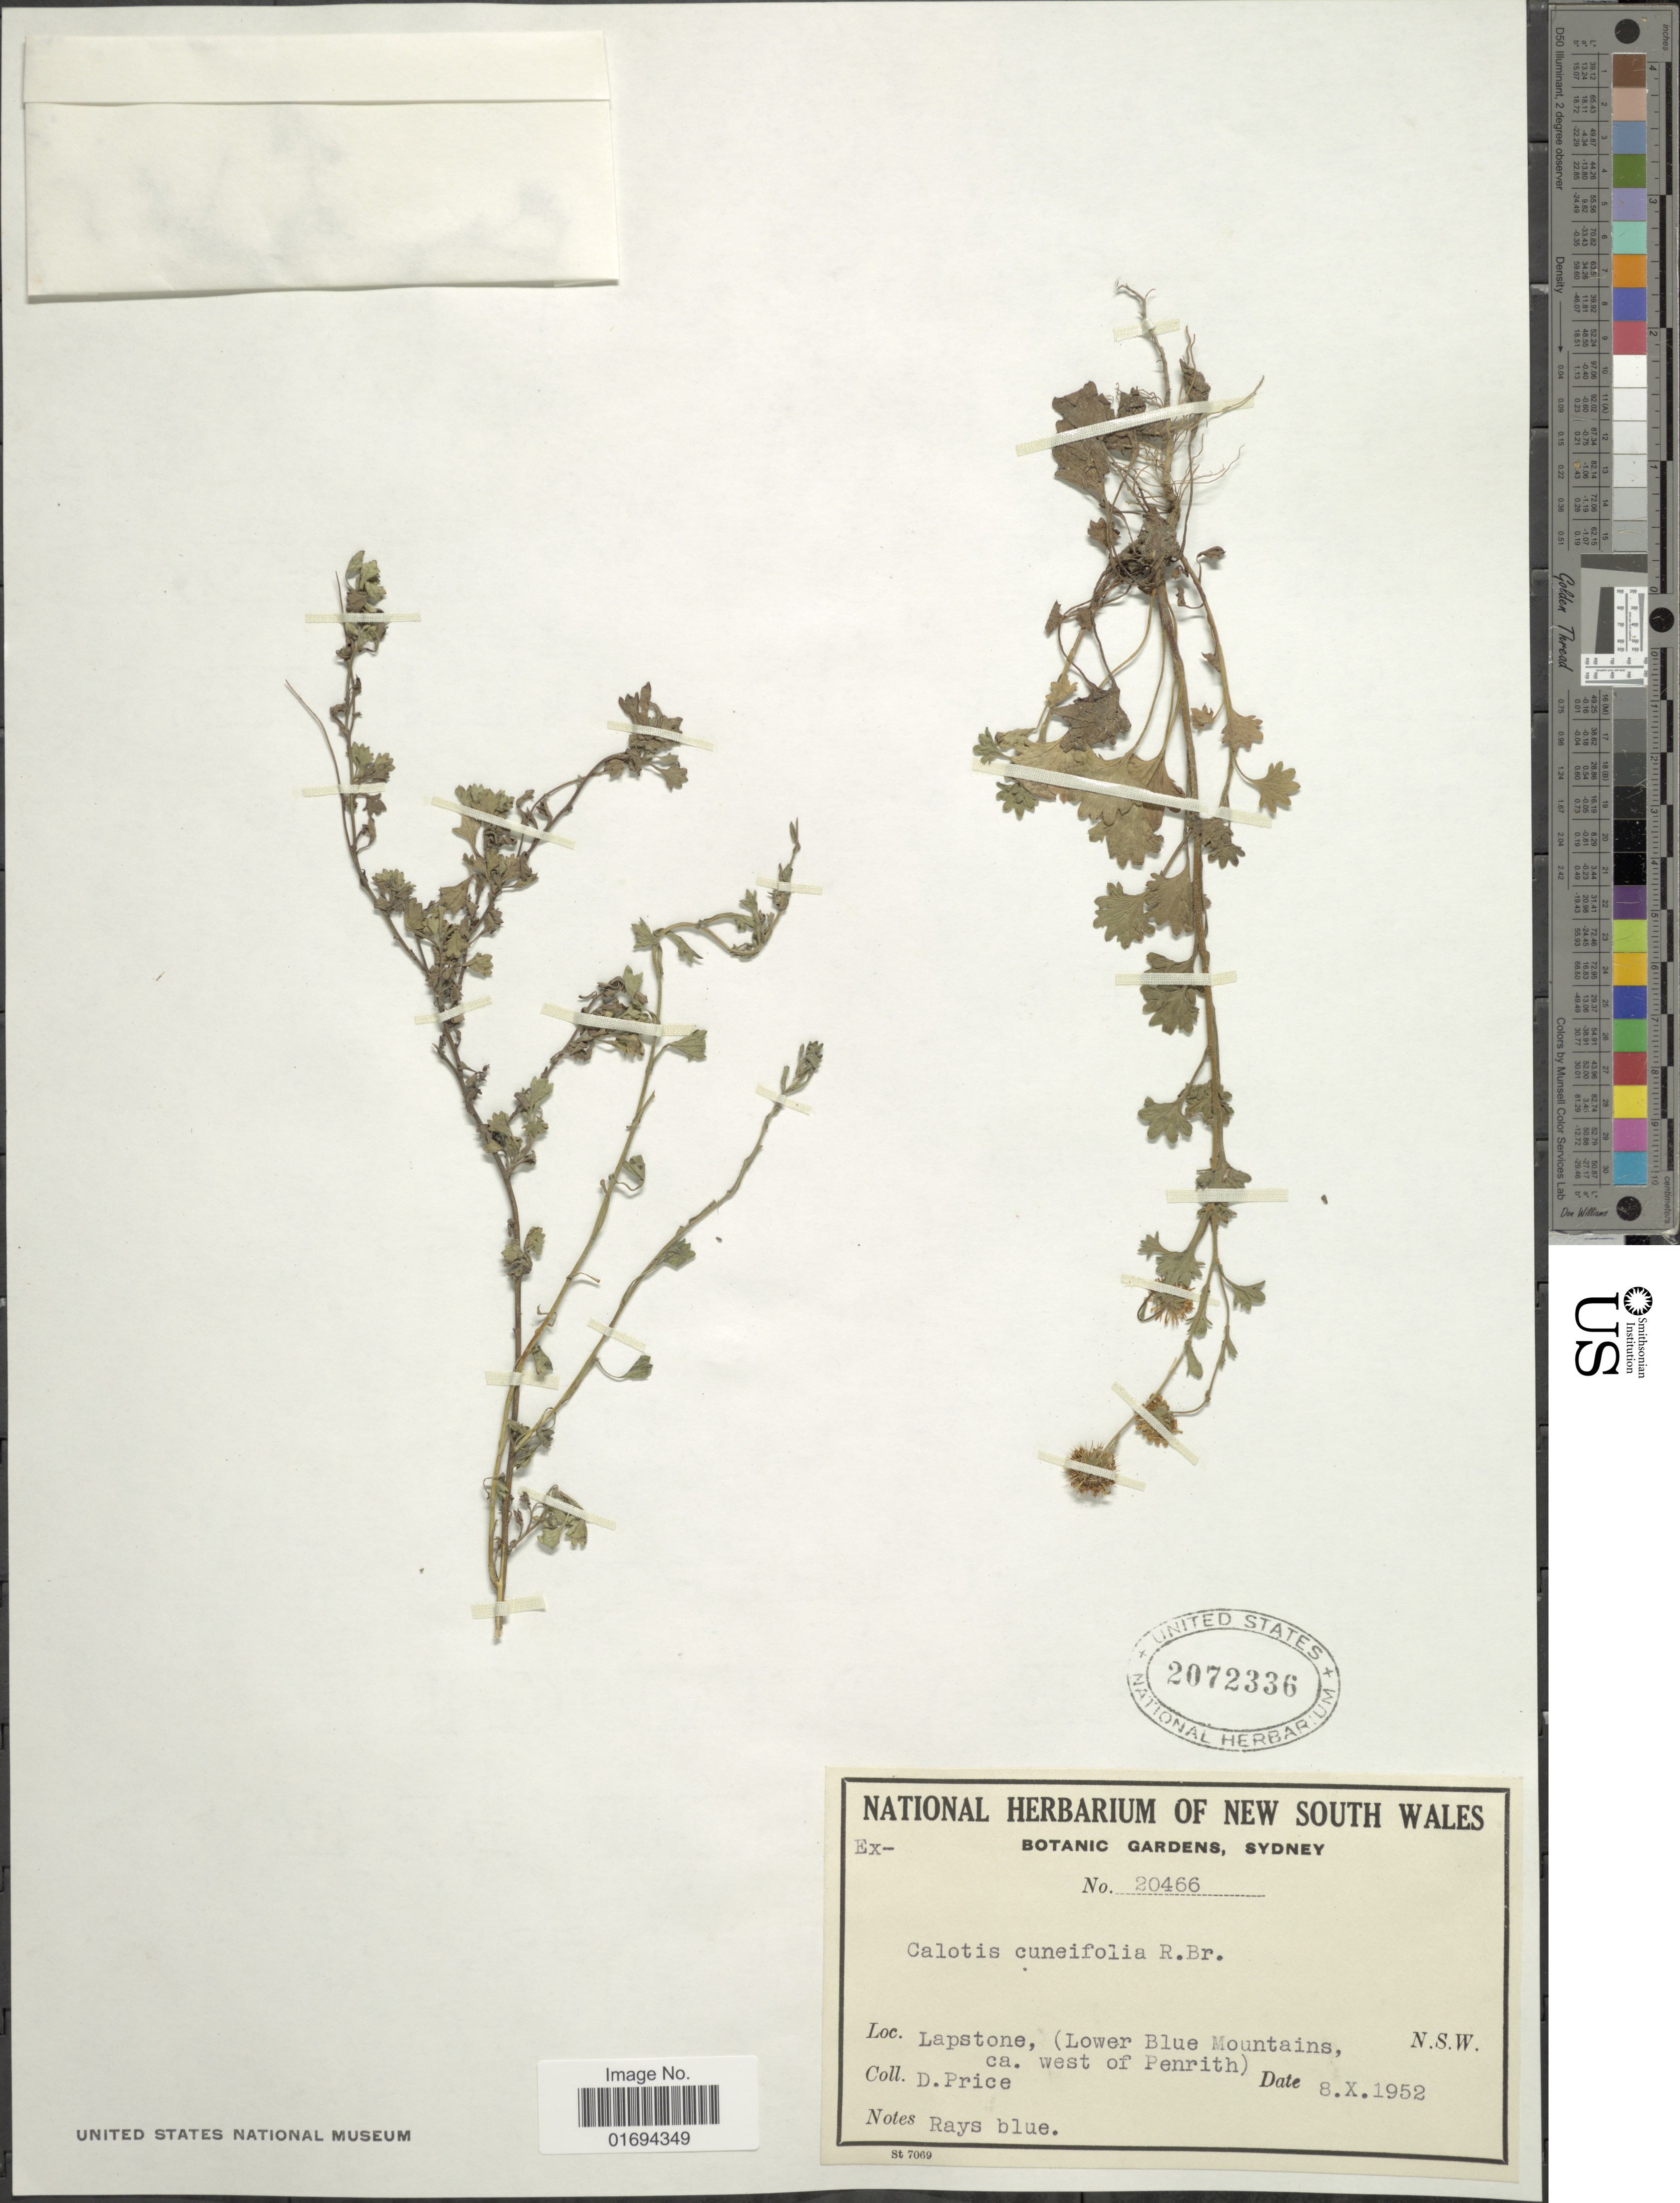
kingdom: Plantae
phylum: Tracheophyta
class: Magnoliopsida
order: Asterales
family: Asteraceae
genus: Calotis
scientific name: Calotis cuneifolia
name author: R. Br.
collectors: D. M. Price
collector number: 20466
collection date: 1952-10-08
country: Australia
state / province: New South Wales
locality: Lapstone, (Lower Blue Mountains, ca. west of Penrith)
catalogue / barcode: US 2072336